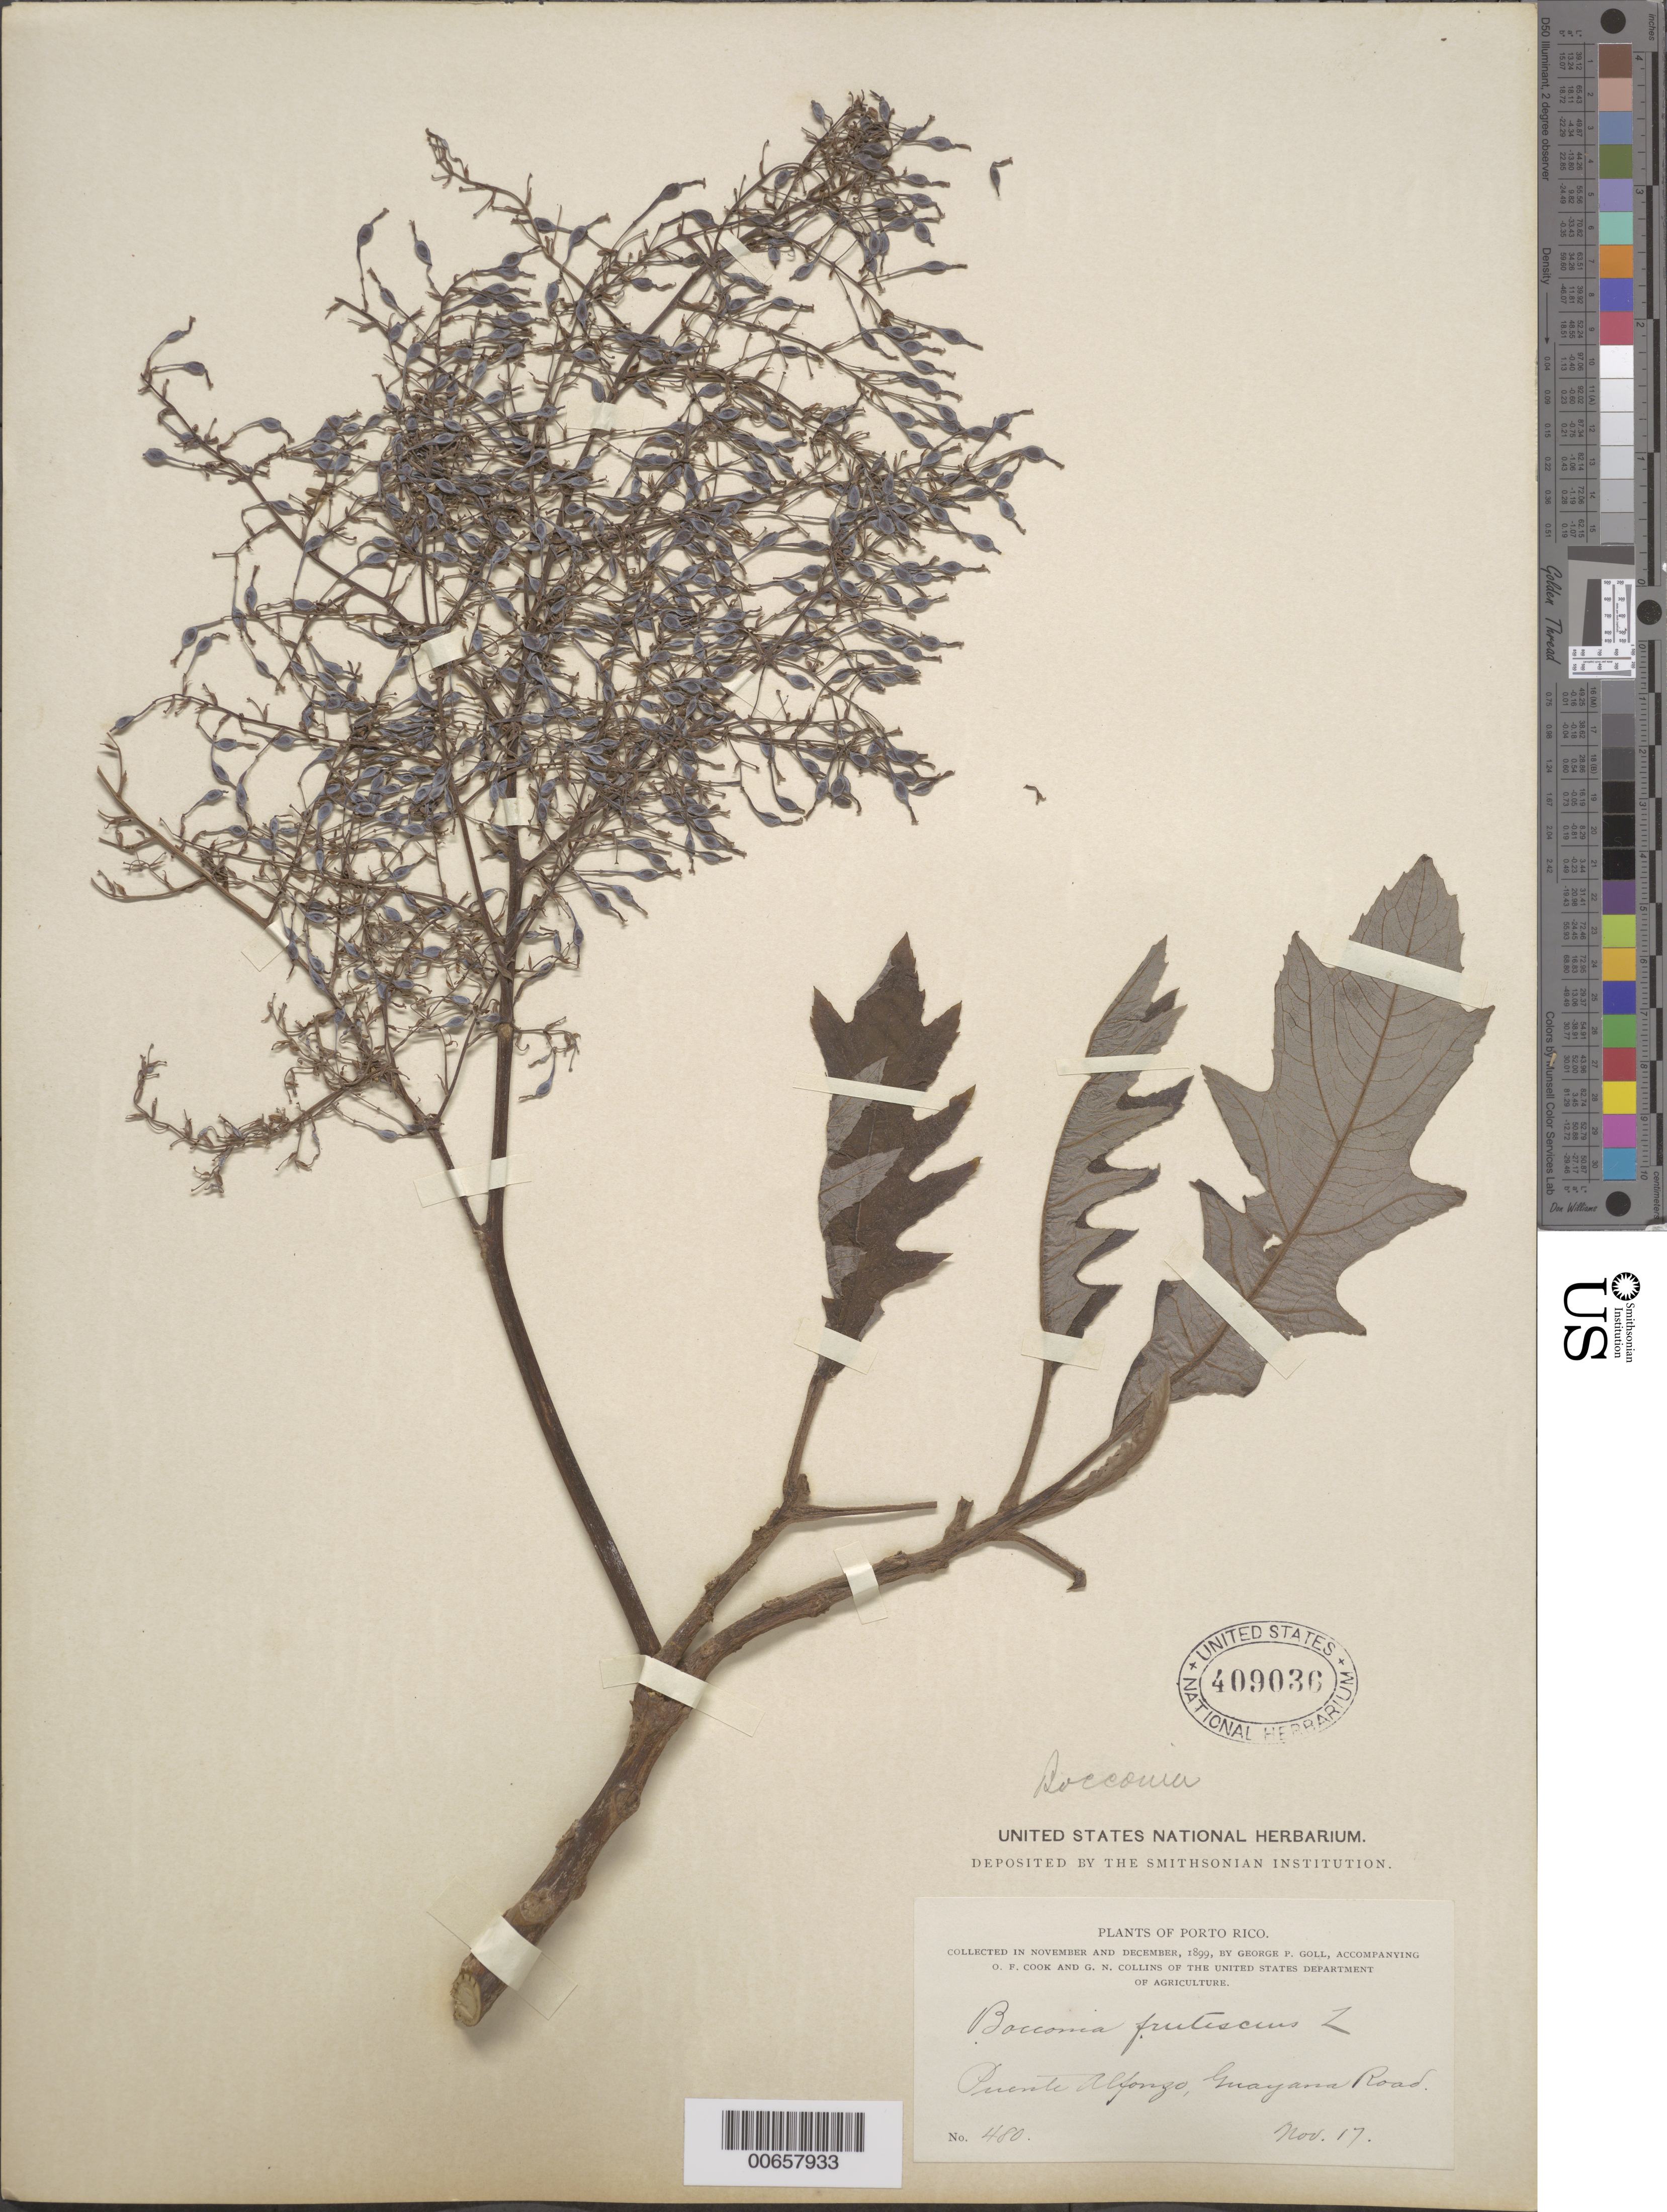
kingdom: Plantae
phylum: Tracheophyta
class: Magnoliopsida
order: Ranunculales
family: Papaveraceae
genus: Bocconia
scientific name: Bocconia frutescens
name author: L.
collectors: G. Goll, O. F. Cook & G. Collins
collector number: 480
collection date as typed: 17 Nov 1899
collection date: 1899-11-17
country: Puerto Rico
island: Greater Antilles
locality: Puente Alfonzo, Guayana Road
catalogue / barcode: US 409036